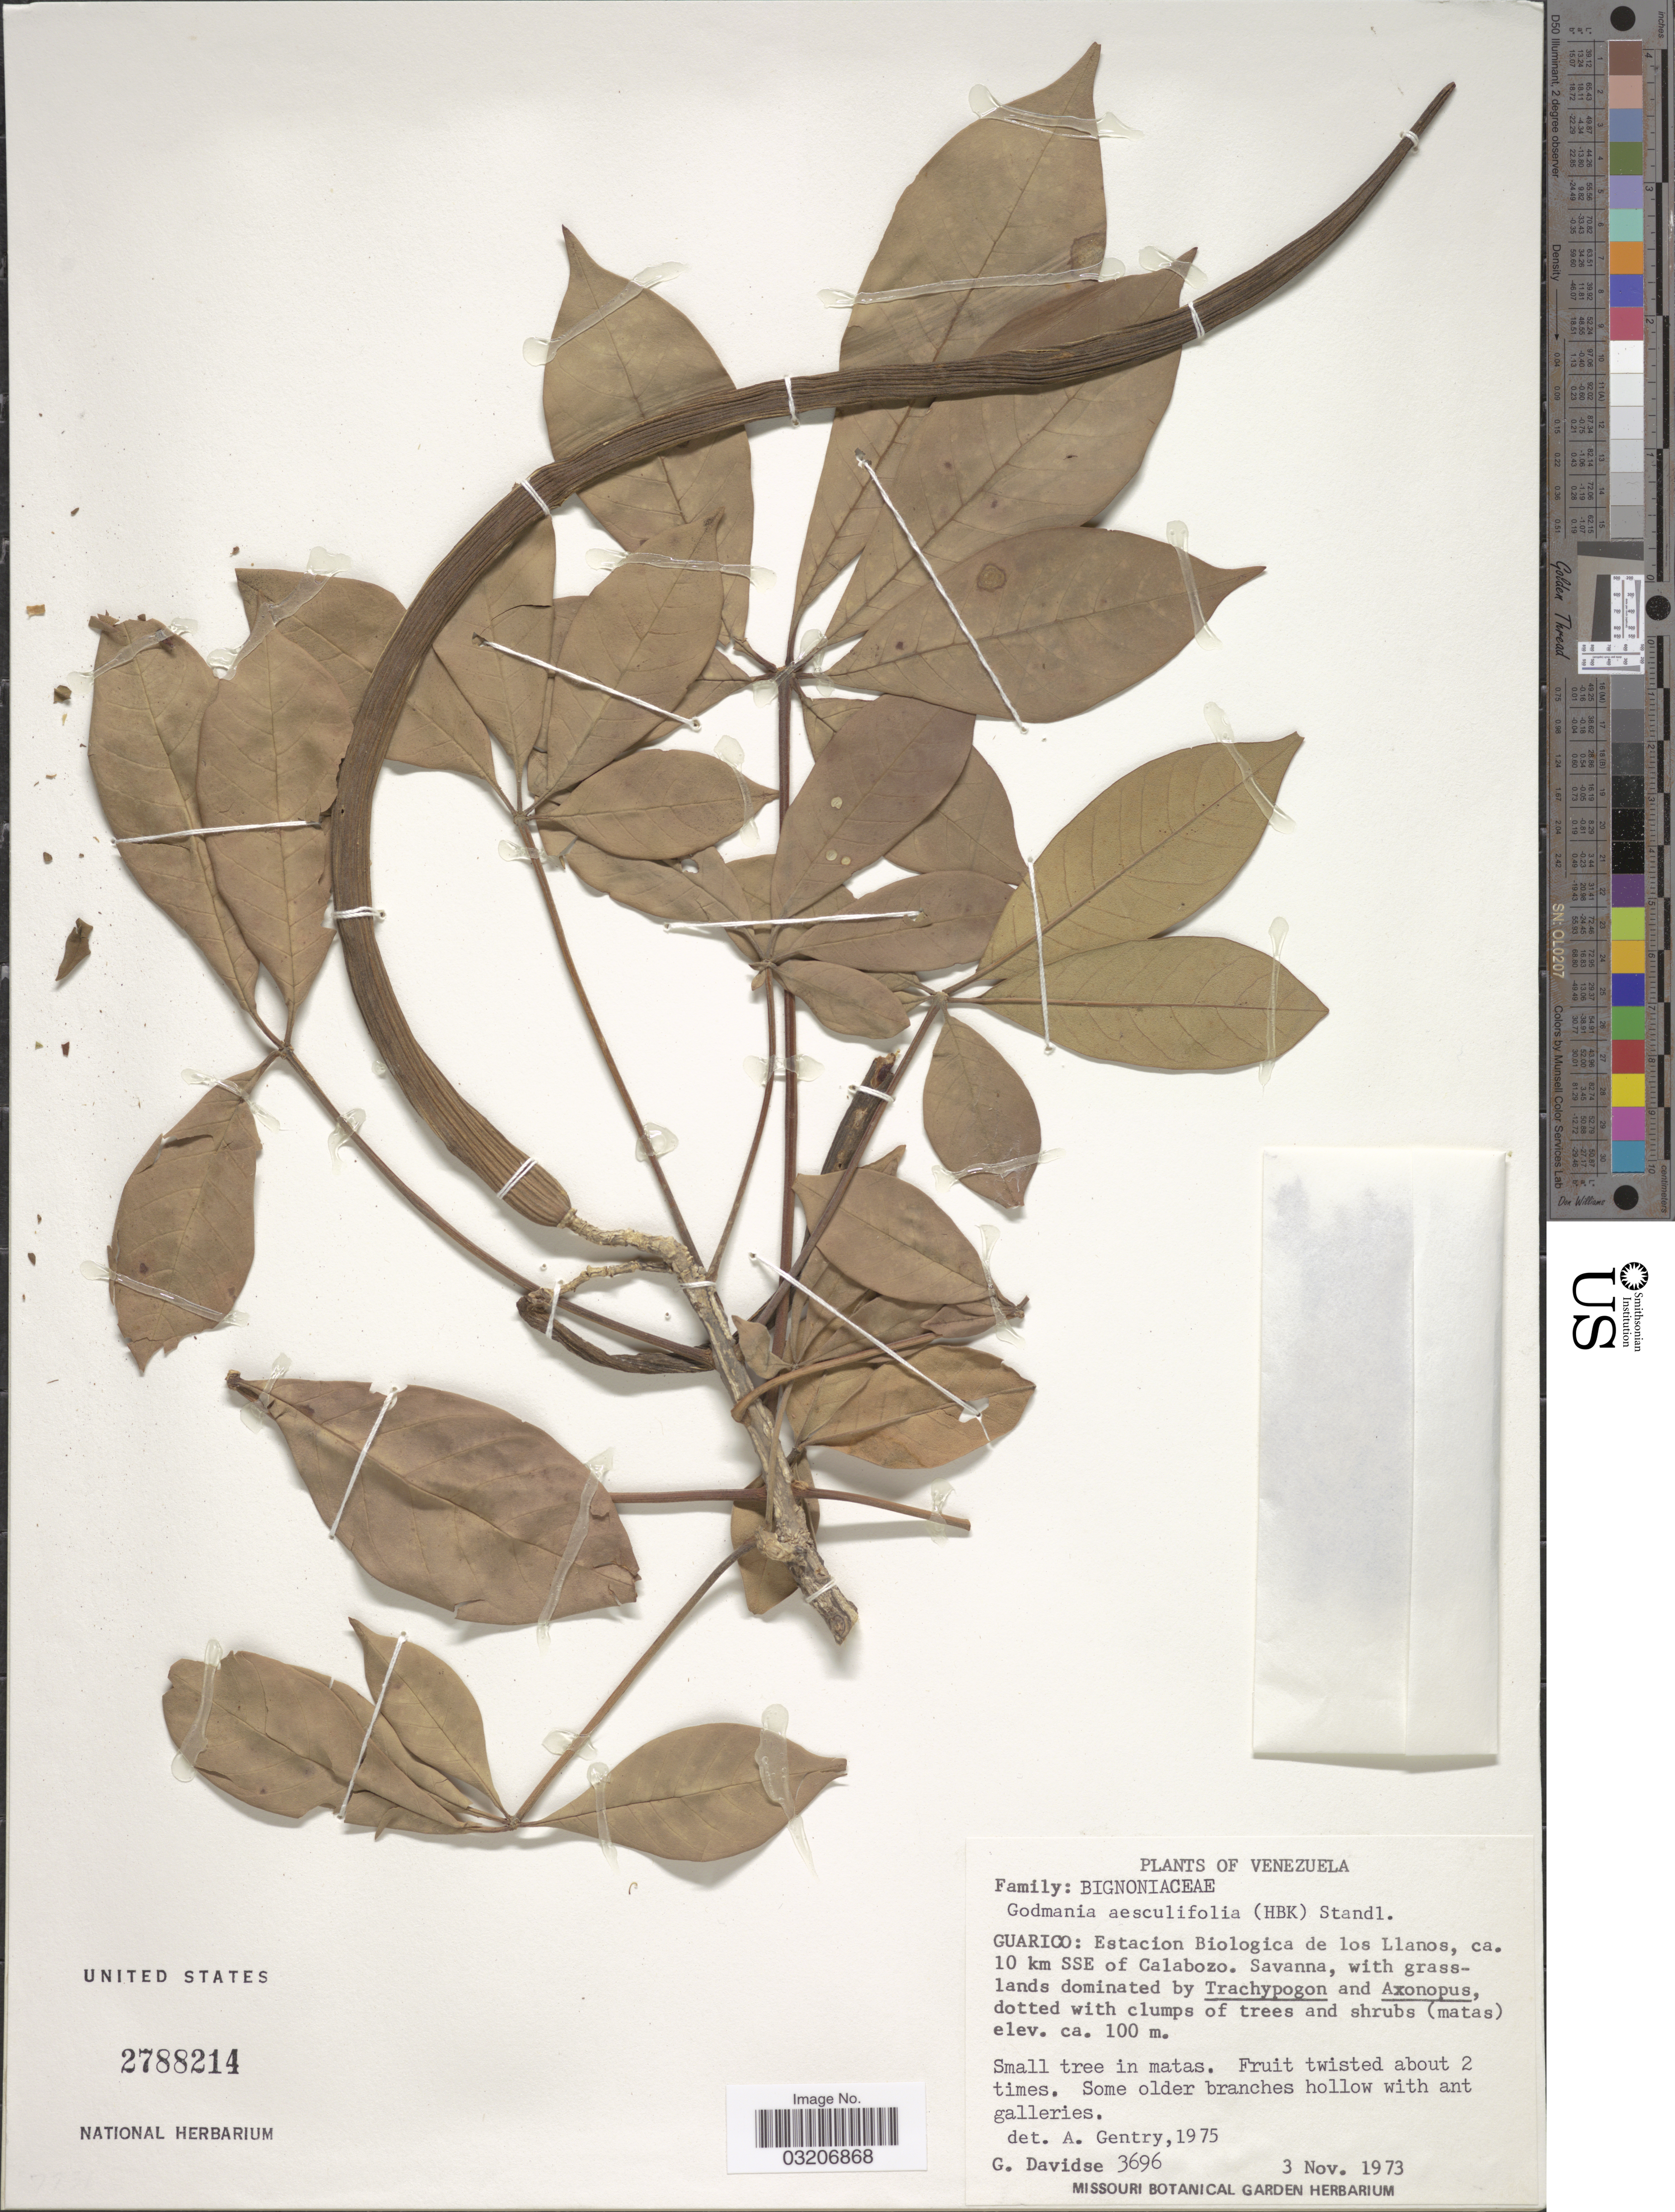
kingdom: Plantae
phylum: Tracheophyta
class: Magnoliopsida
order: Lamiales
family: Bignoniaceae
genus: Godmania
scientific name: Godmania aesculifolia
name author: Standl.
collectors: G. Davidse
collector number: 3696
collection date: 1973-11-03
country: Venezuela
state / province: Guárico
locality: Estacion Biologica de los Llanos, ca. 10 km SSE of Calabozo.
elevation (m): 100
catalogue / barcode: US 2788214